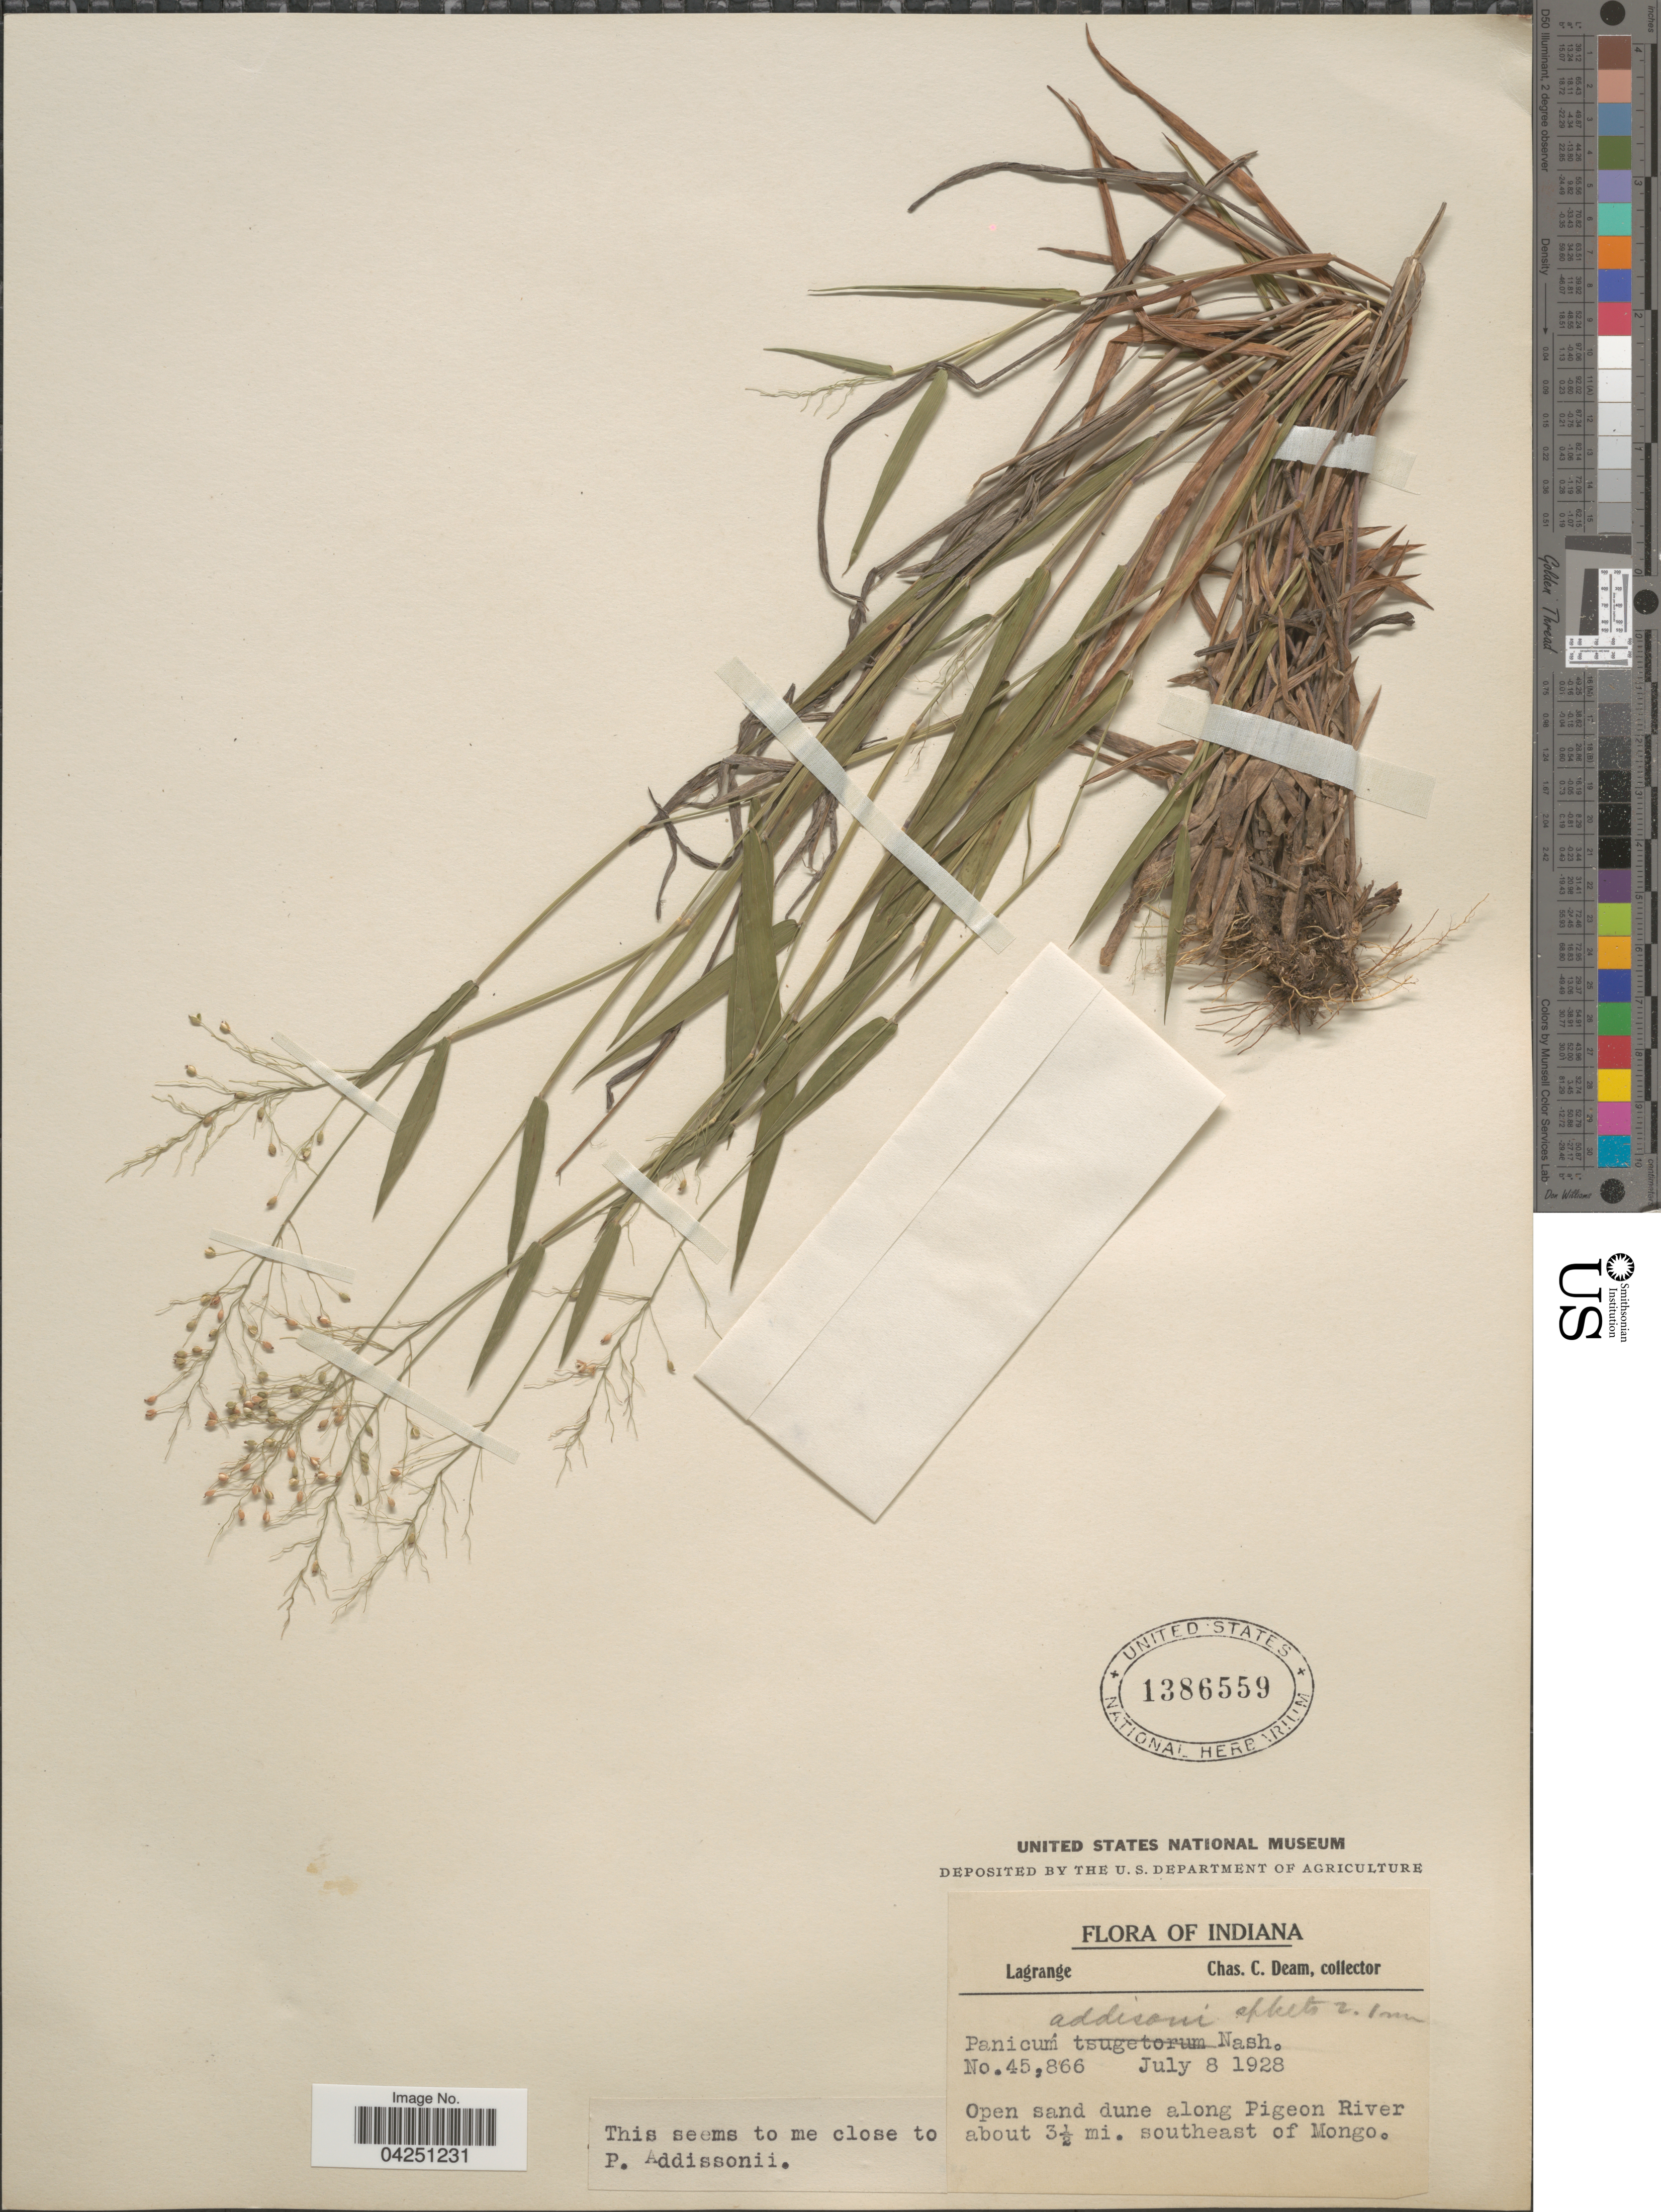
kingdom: Plantae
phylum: Tracheophyta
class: Liliopsida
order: Poales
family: Poaceae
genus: Dichanthelium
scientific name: Dichanthelium acuminatum var. acuminatum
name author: (Sw.) Gould & C.A. Clark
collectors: C. C. Deam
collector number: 45866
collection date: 1928-07-08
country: United States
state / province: Indiana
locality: Lagrange. Open sand dune along Pigeon River about 3½ mi. southeast of Mongo.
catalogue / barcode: US 1386559